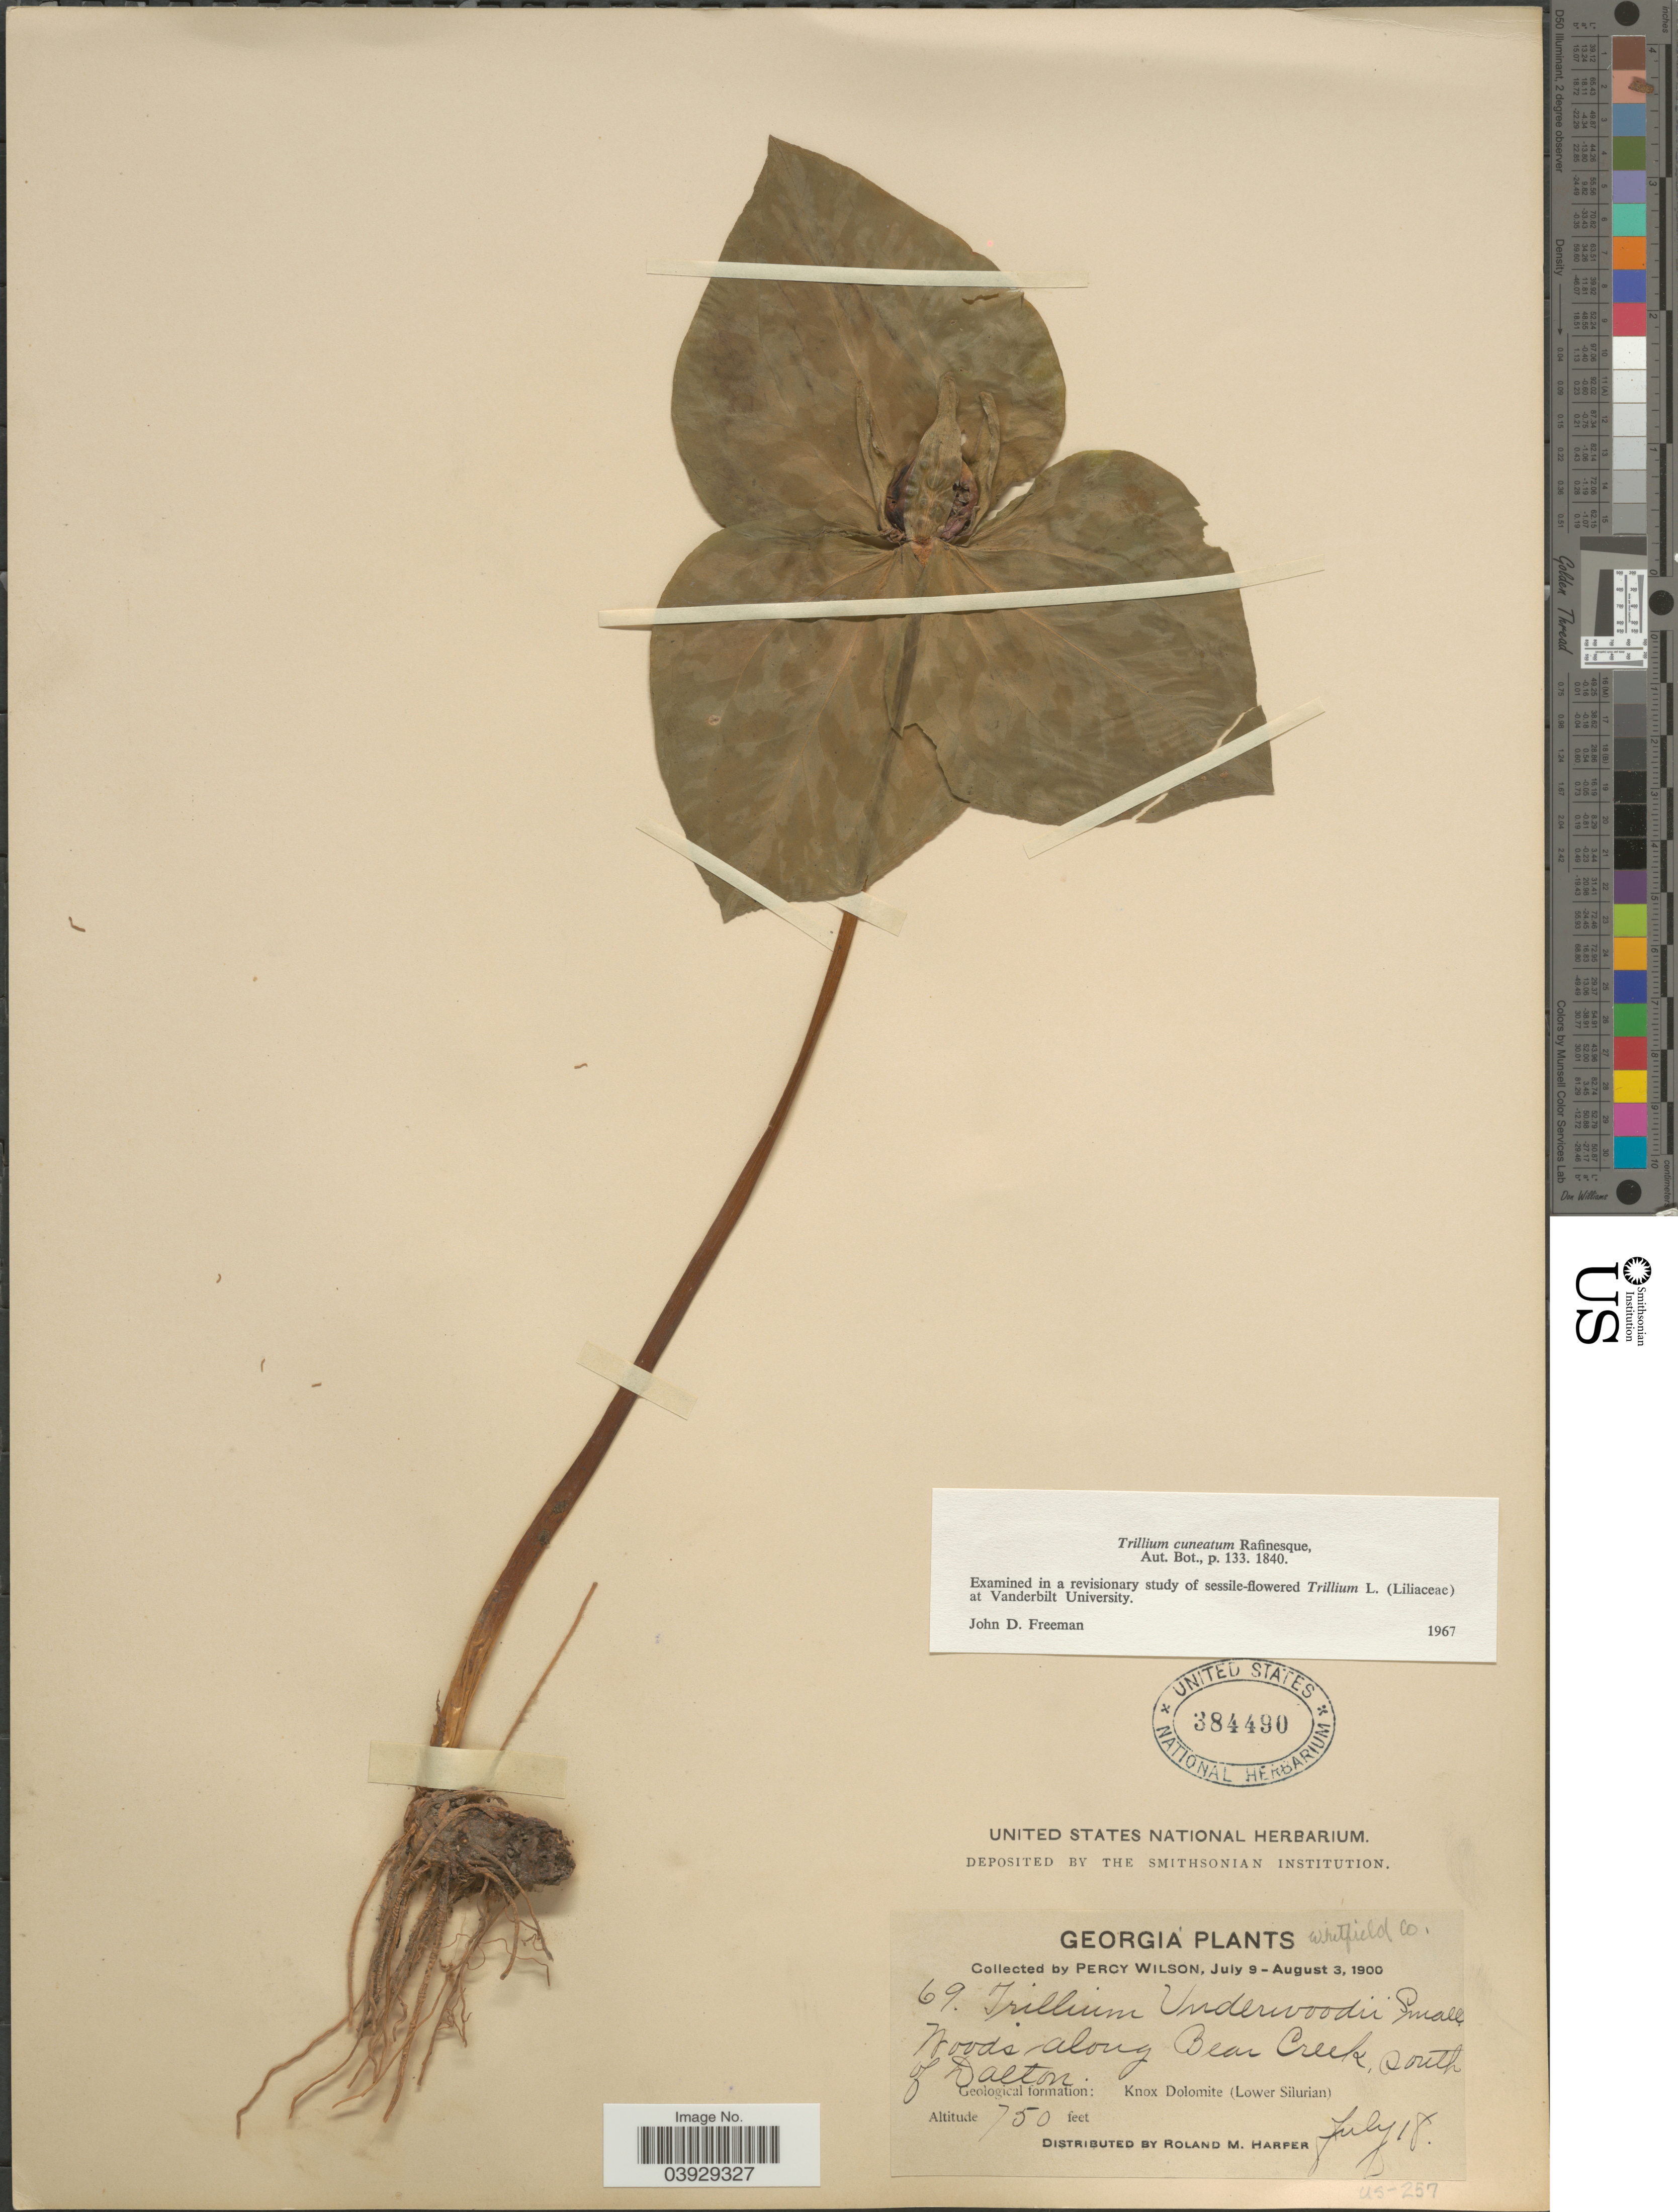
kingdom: Plantae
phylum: Tracheophyta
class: Liliopsida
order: Liliales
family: Melanthiaceae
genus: Trillium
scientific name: Trillium cuneatum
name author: Raf.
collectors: P. Wilson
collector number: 69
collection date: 1900-07-18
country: United States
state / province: Georgia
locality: Whitfield Co. Woods along Bear Creek, south of Dalton. Geological formation: Knox Dolomite (Lower Silurian).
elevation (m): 229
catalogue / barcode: US 384490